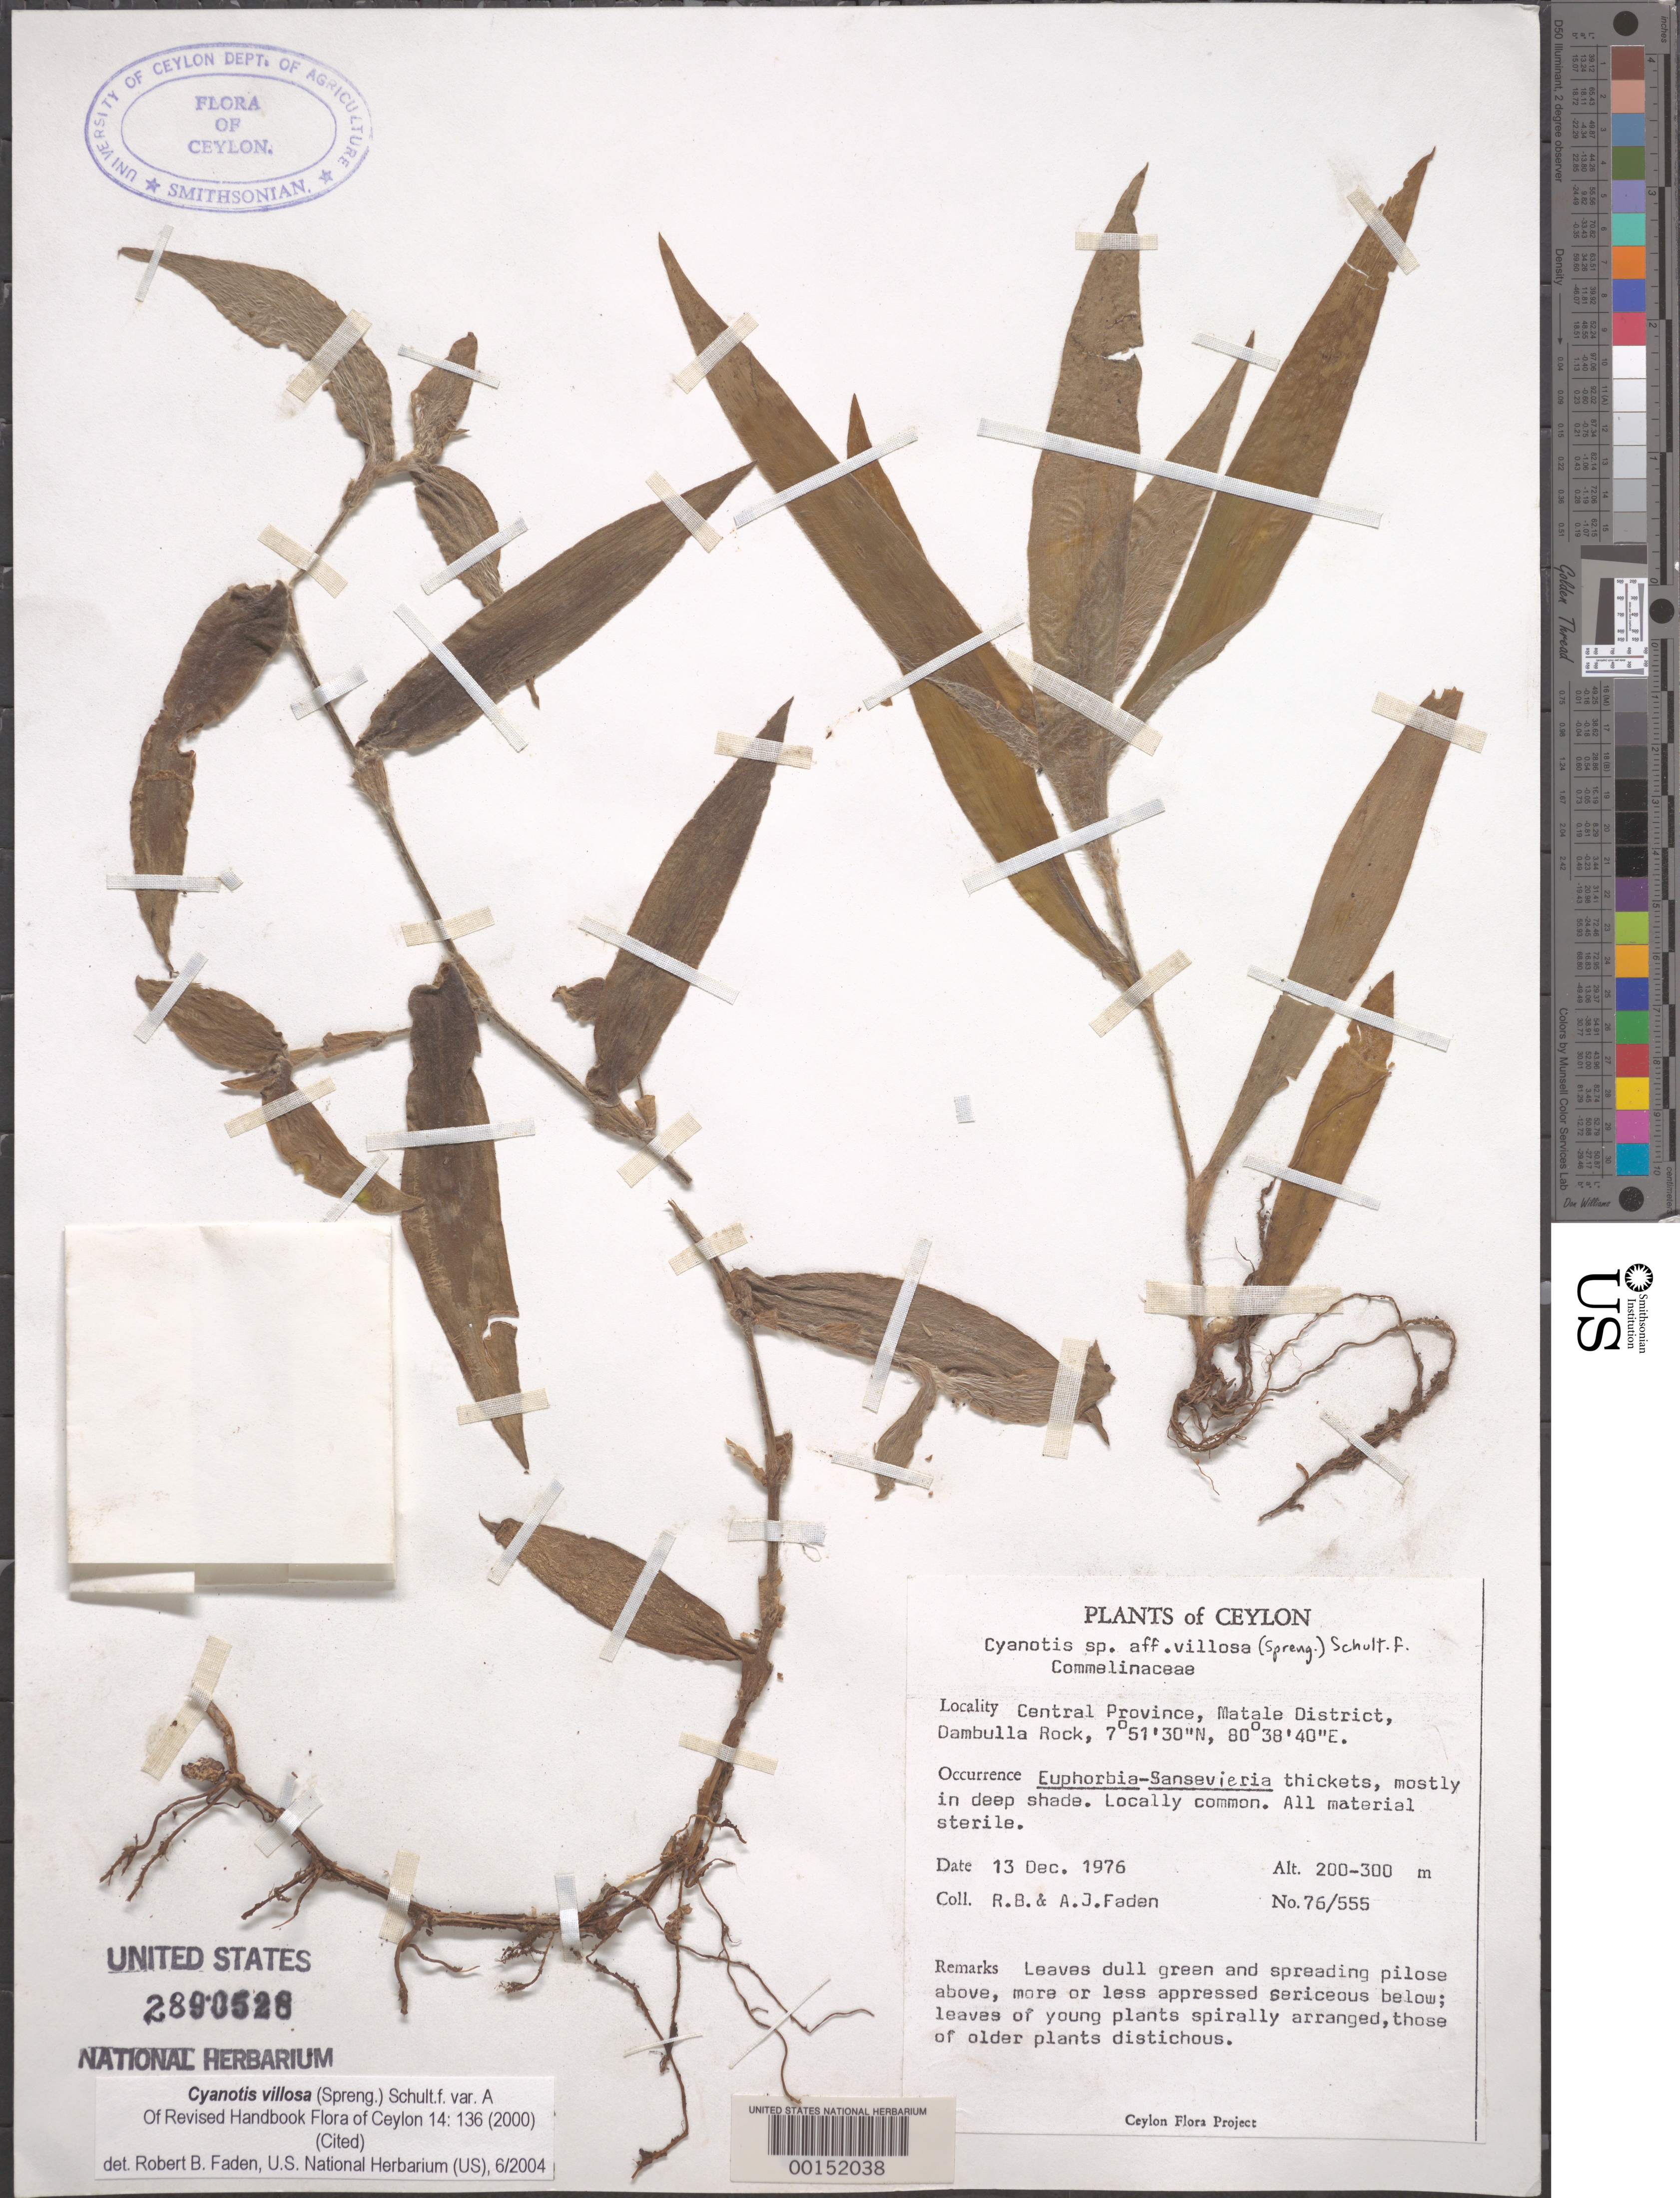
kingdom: Plantae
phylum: Tracheophyta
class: Liliopsida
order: Commelinales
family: Commelinaceae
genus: Cyanotis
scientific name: Cyanotis villosa (Spreng.) Schult. & Schult. f. var. A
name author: (Spreng.) Schult. & Schult. f.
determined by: Faden, Robert B., (US), Smithsonian Institution - National Museum of Natural History (UNITED STATES)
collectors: R. B. Faden & A. J. Faden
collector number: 76/555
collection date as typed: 13 Dec 1976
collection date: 1976-12-13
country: Sri Lanka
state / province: Central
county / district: Matale Dist.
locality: Dambulla rock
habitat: Thickets, deep shade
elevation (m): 200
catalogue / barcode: US 2890528